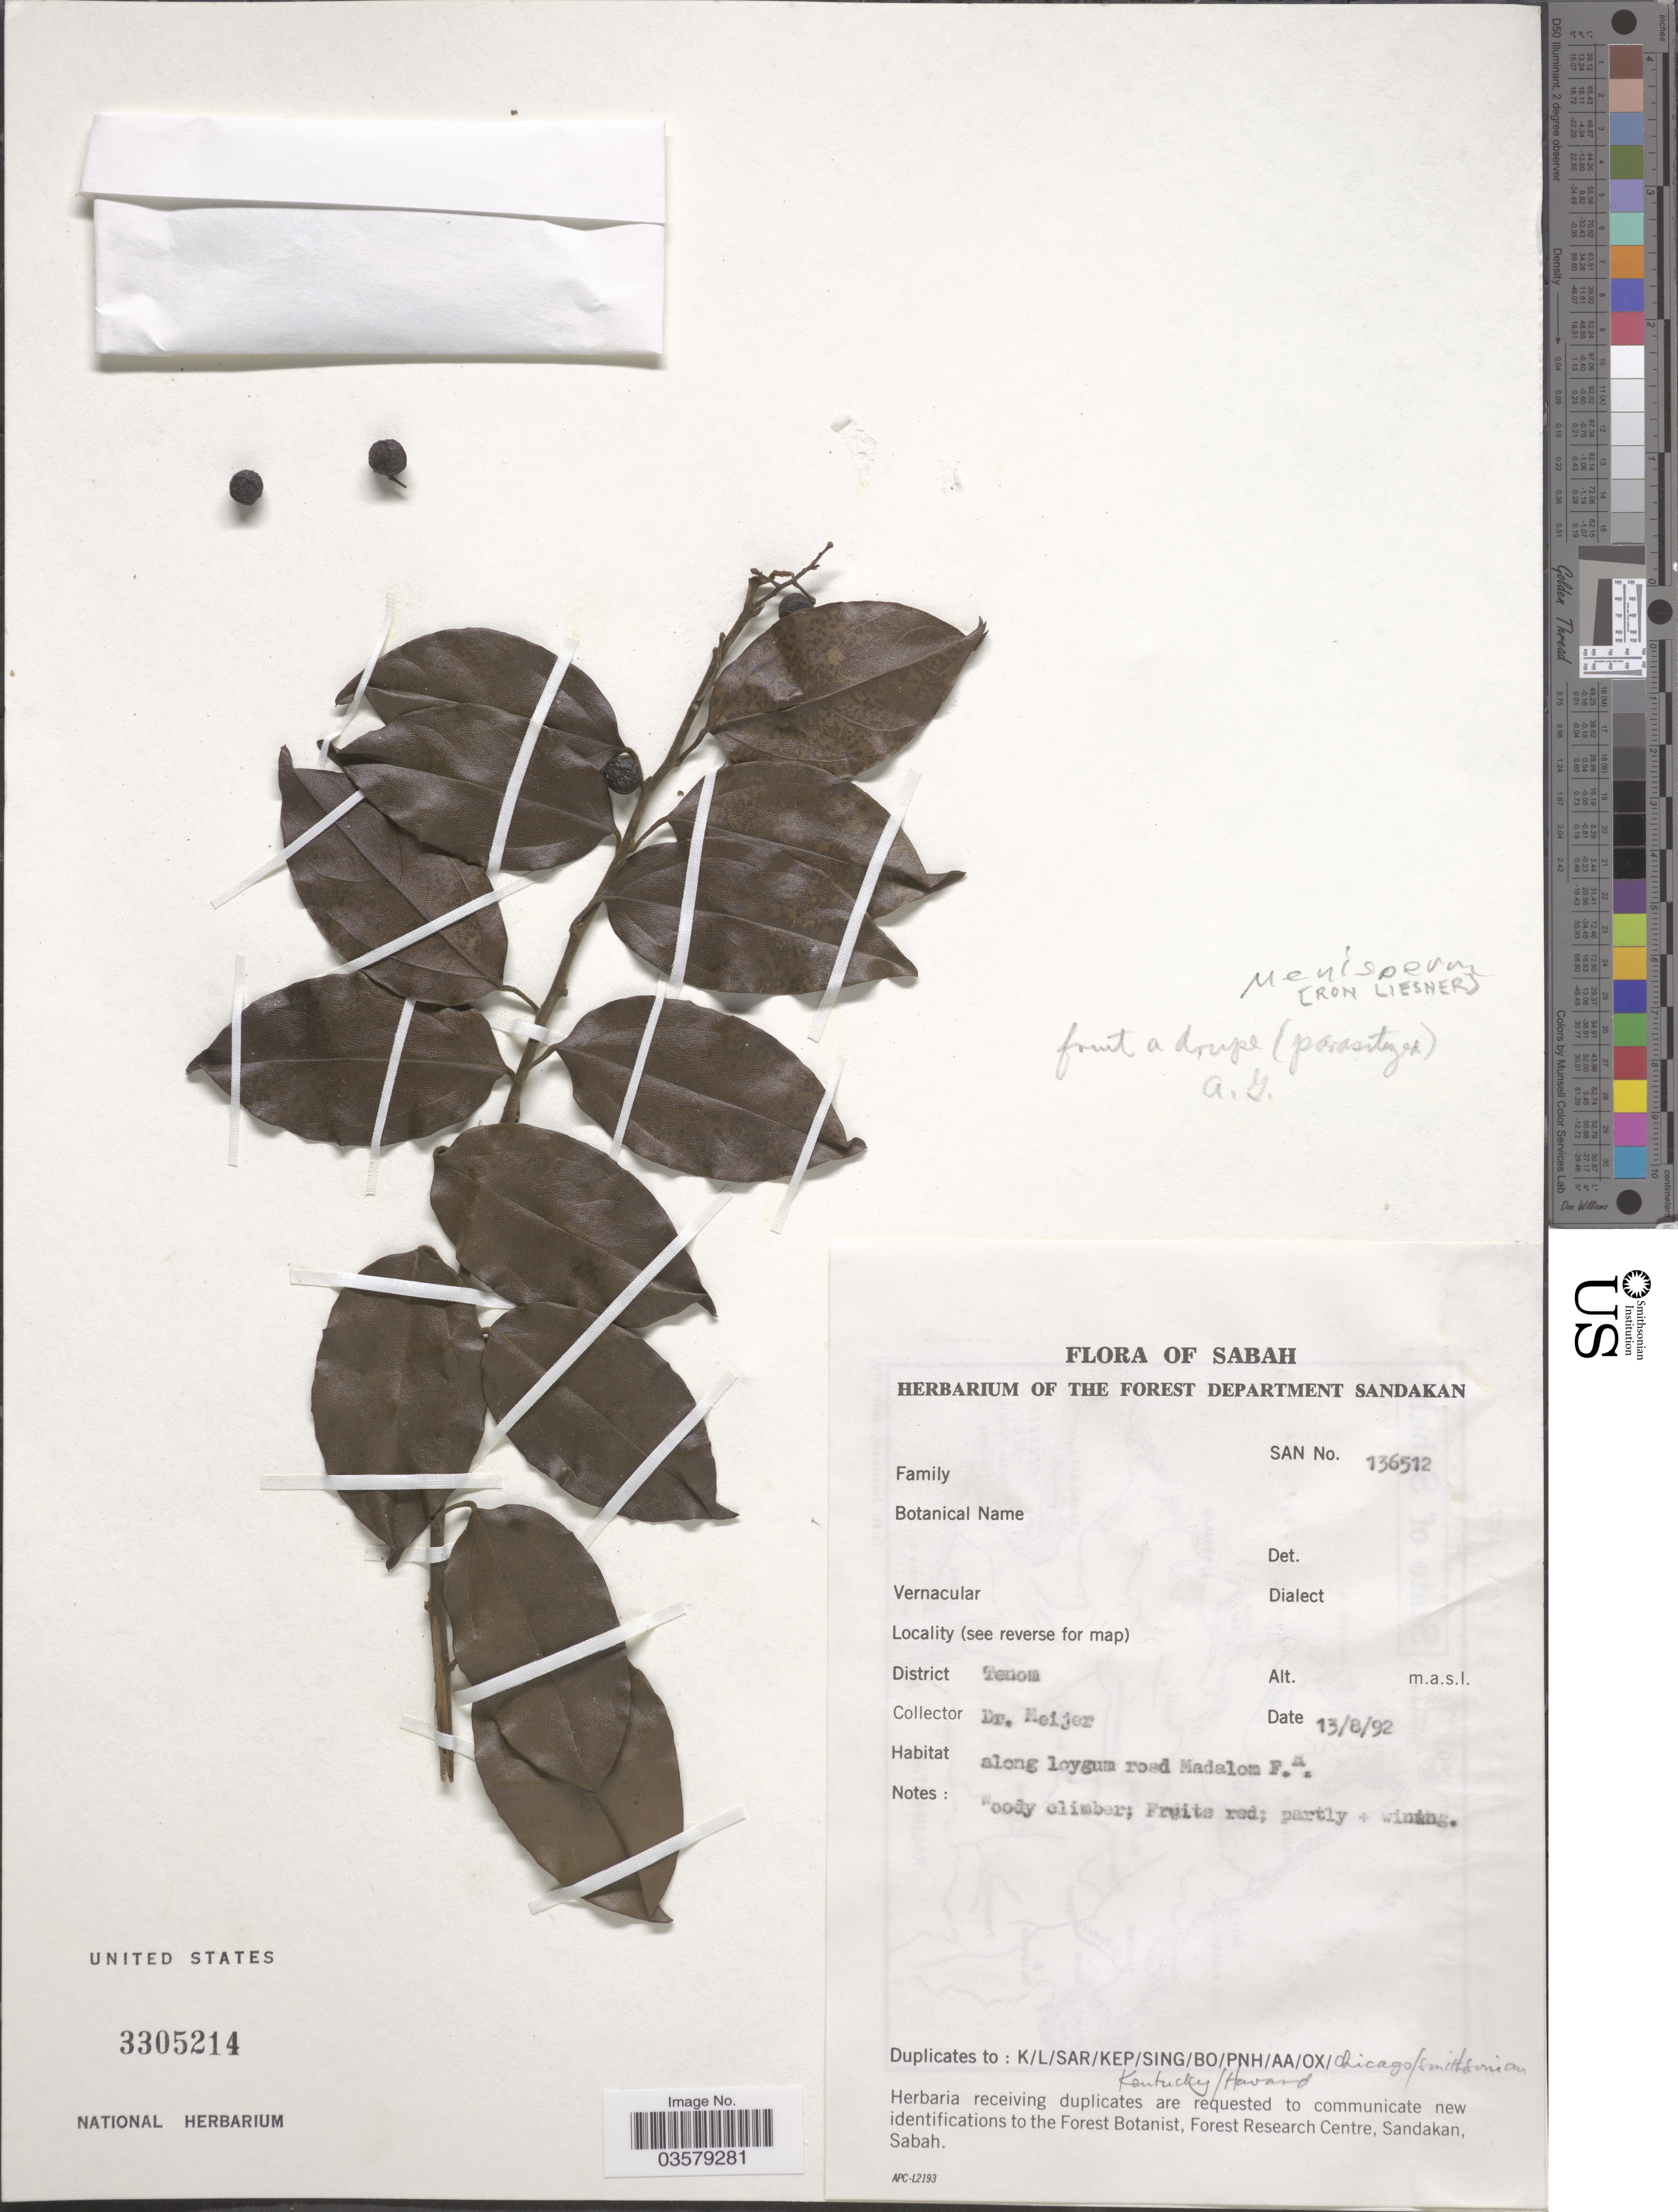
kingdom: Plantae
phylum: Tracheophyta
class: Magnoliopsida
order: Ranunculales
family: Menispermaceae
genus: Hypserpa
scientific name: Hypserpa sp.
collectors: Meijer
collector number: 136512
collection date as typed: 13/8/92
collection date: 1992-08-13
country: Malaysia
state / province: Sabah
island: Borneo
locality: District Tenom. Along loygum road Madalom F.R.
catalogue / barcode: US 3305214